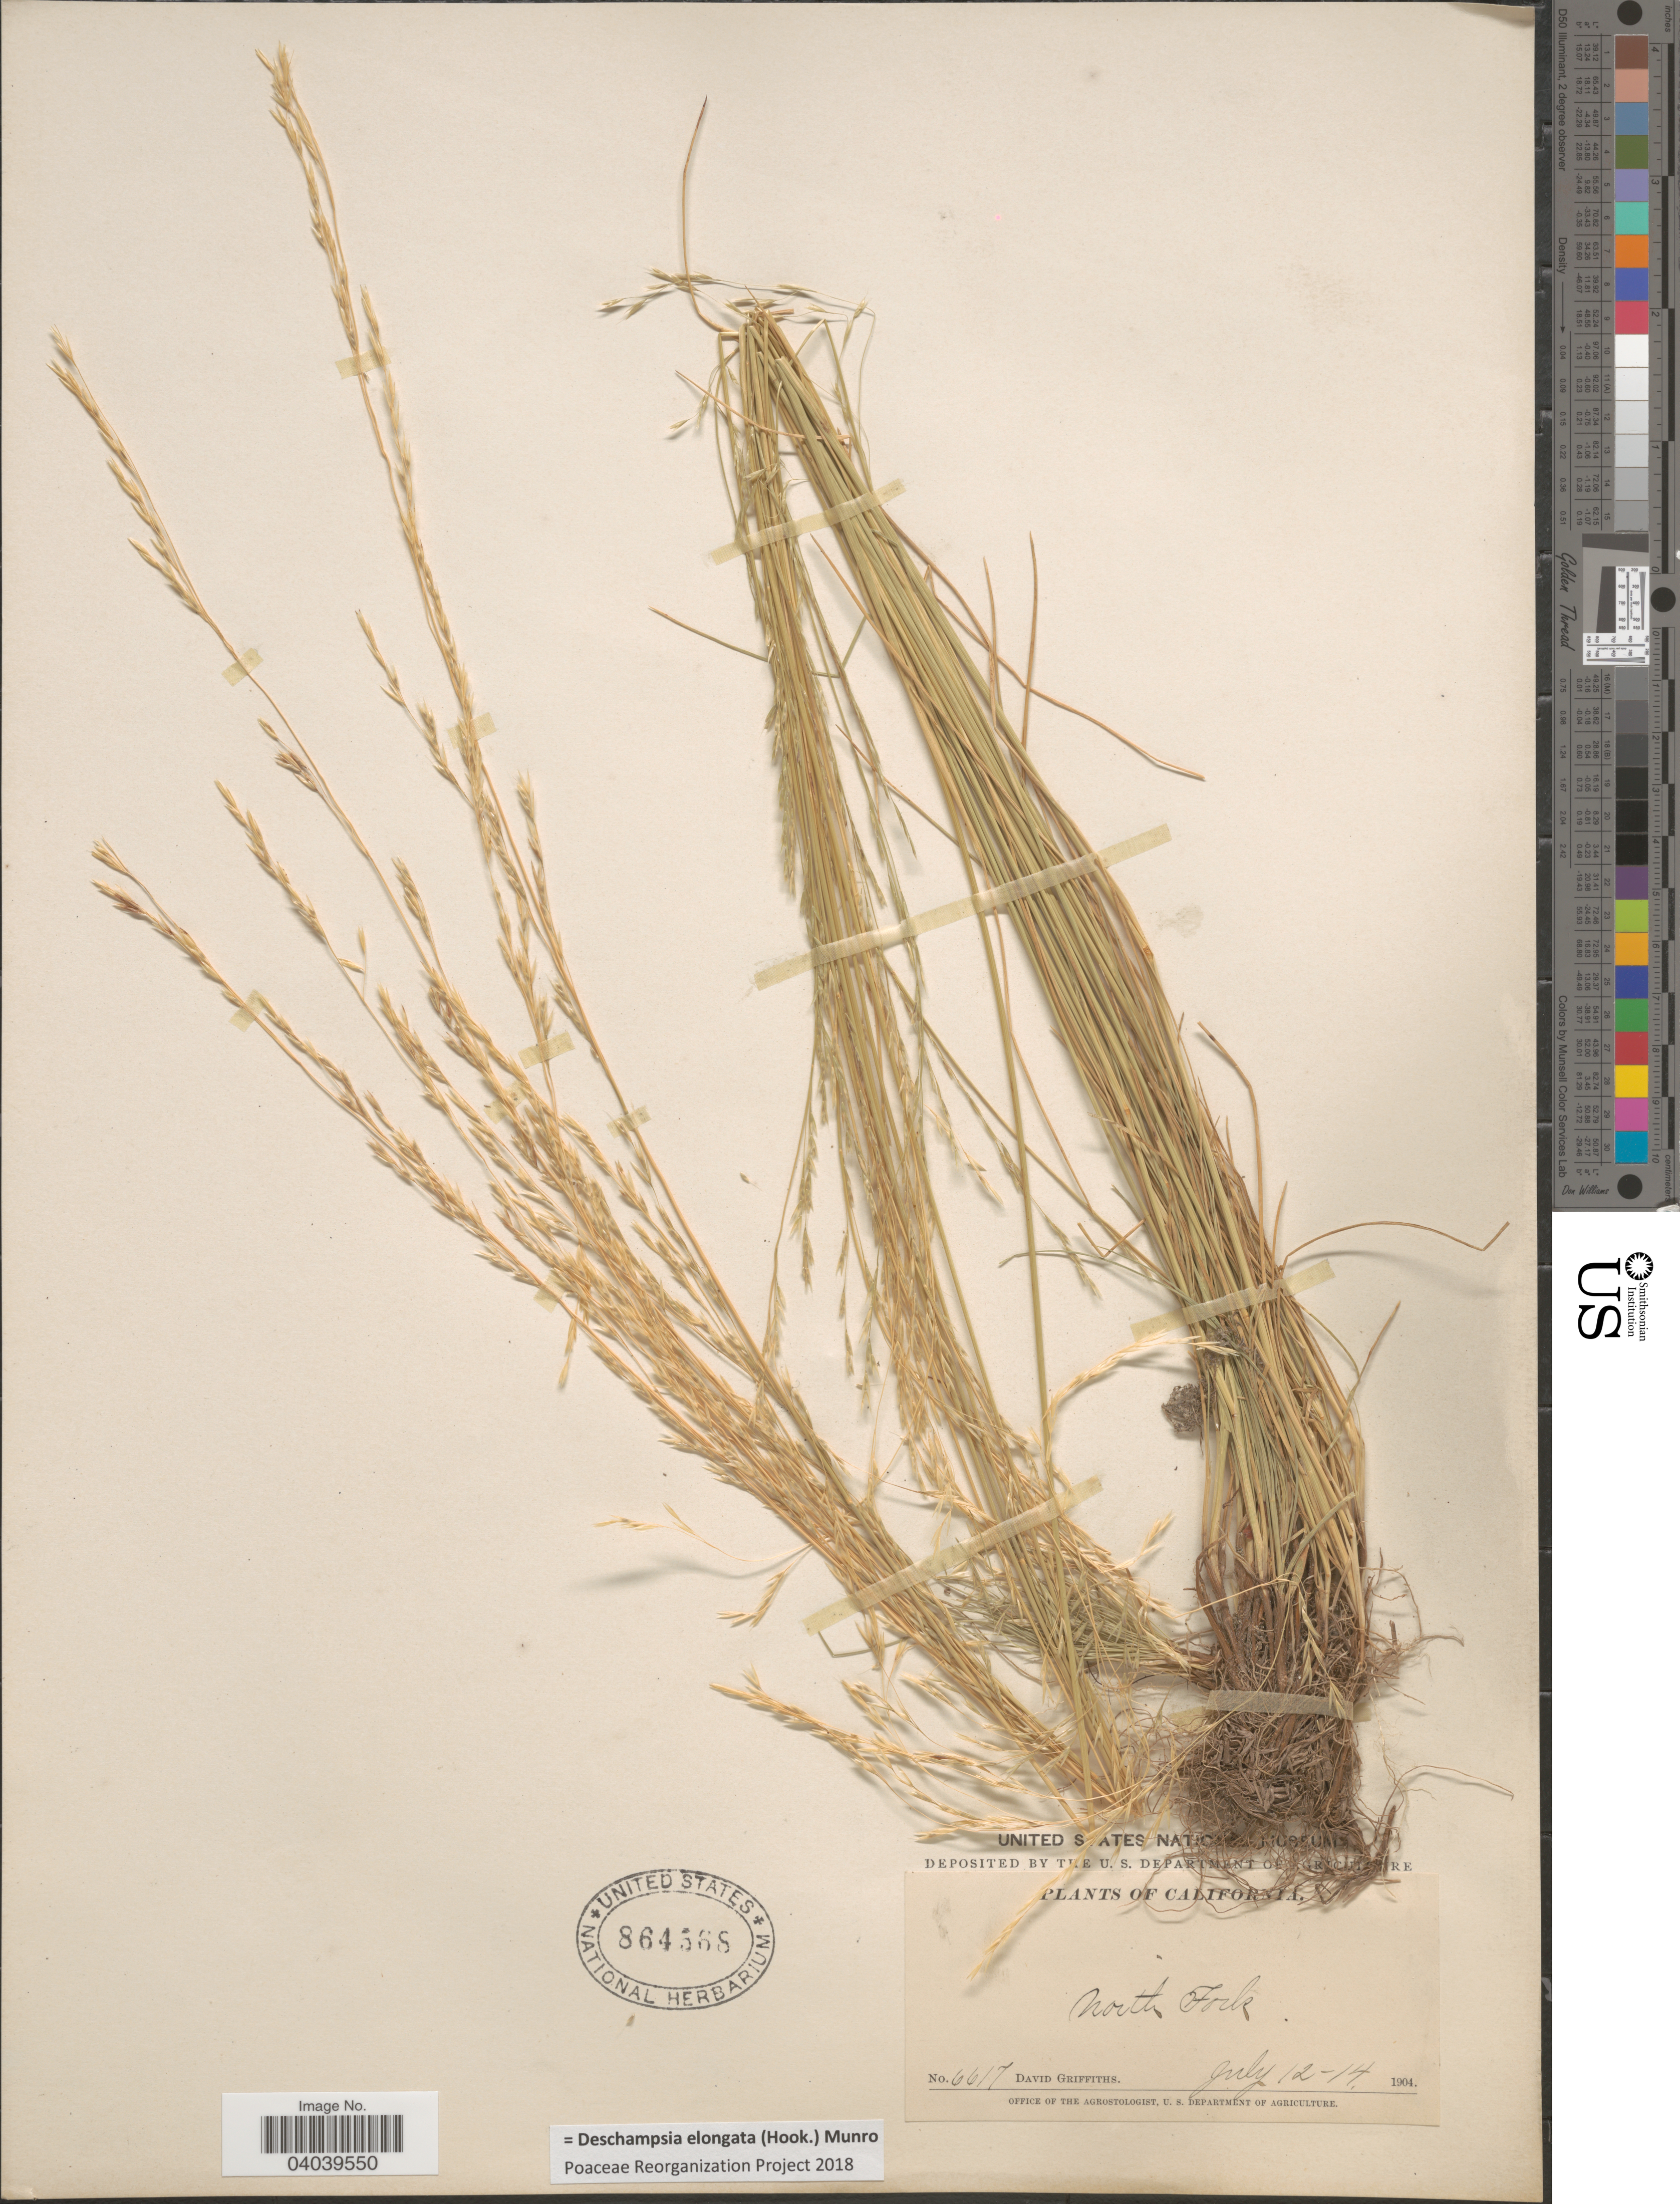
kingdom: Plantae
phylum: Tracheophyta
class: Liliopsida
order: Poales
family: Poaceae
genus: Deschampsia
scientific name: Deschampsia elongata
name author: (Hook.) Munro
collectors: D. Griffiths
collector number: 6617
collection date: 1904-07-12/1904-07-14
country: United States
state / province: California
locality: North Fork.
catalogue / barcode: US 864568